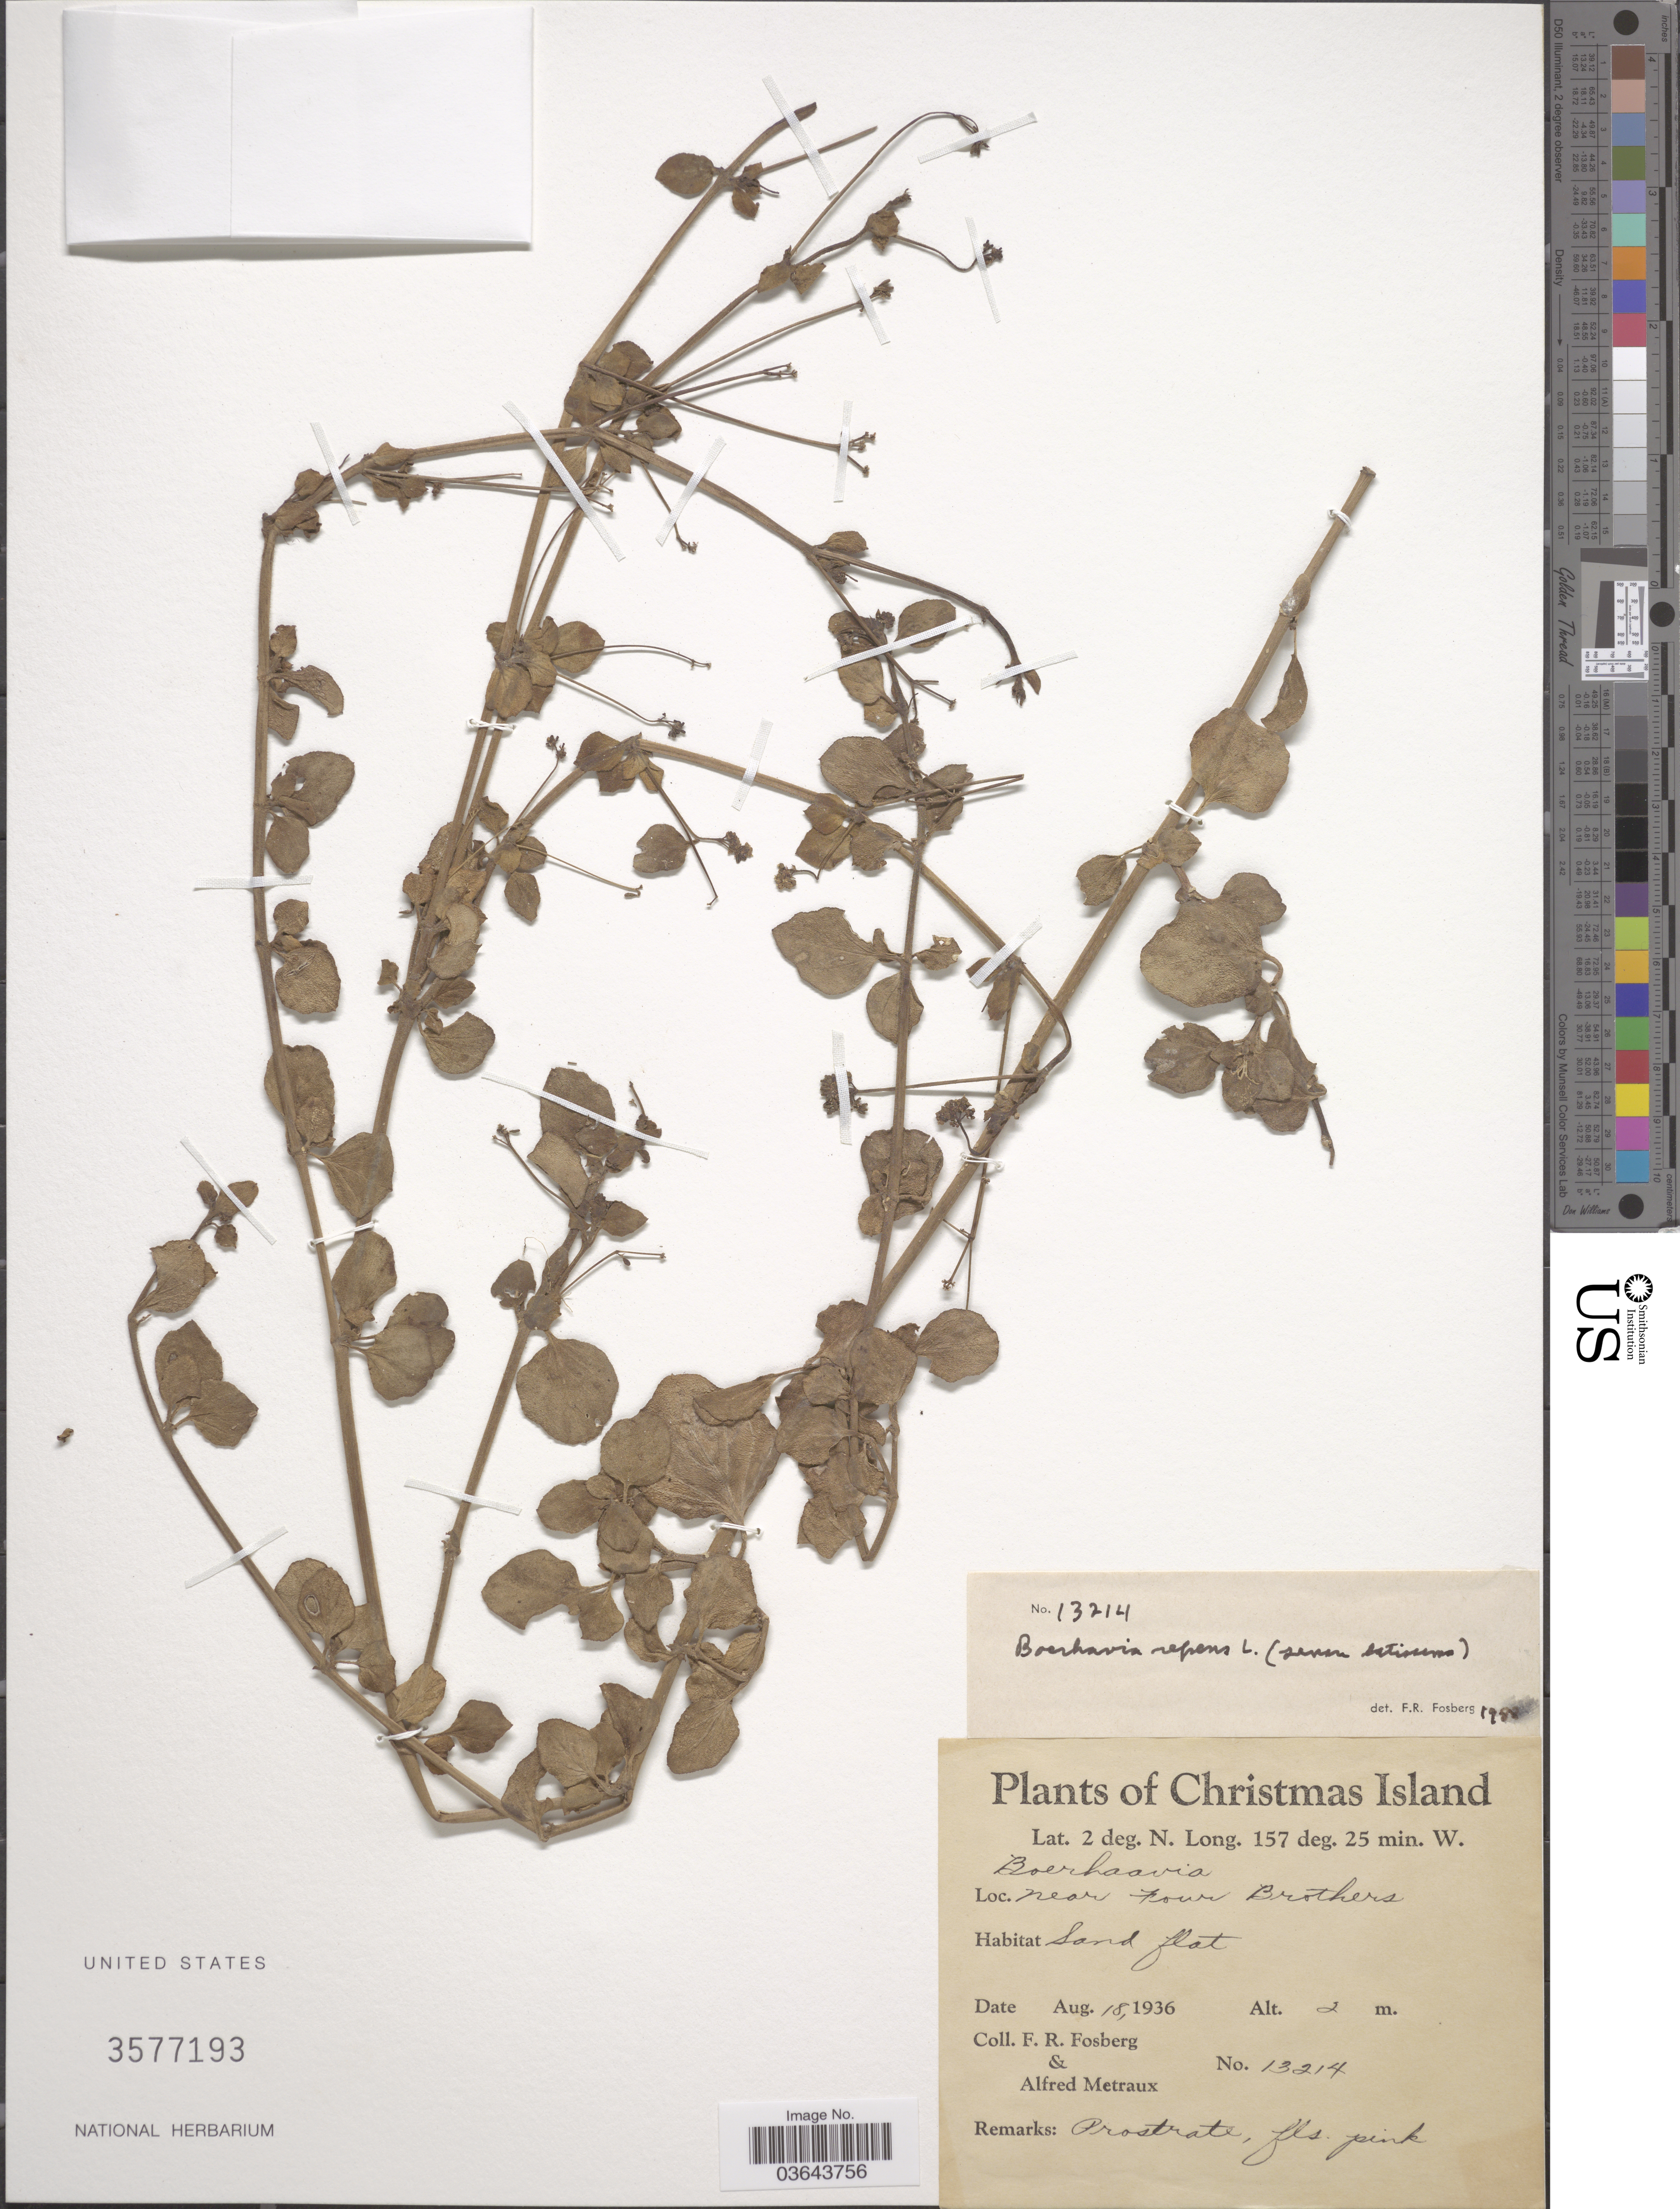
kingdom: Plantae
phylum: Tracheophyta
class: Magnoliopsida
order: Caryophyllales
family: Nyctaginaceae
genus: Boerhavia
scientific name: Boerhavia repens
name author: L.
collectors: F. R. Fosberg & A. Metraux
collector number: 13214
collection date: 1936-08-18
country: Kiribati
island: Kiritimati [Christmas] Atoll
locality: Christmas Island. Near Four Brothers.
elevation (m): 2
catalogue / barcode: US 3577193